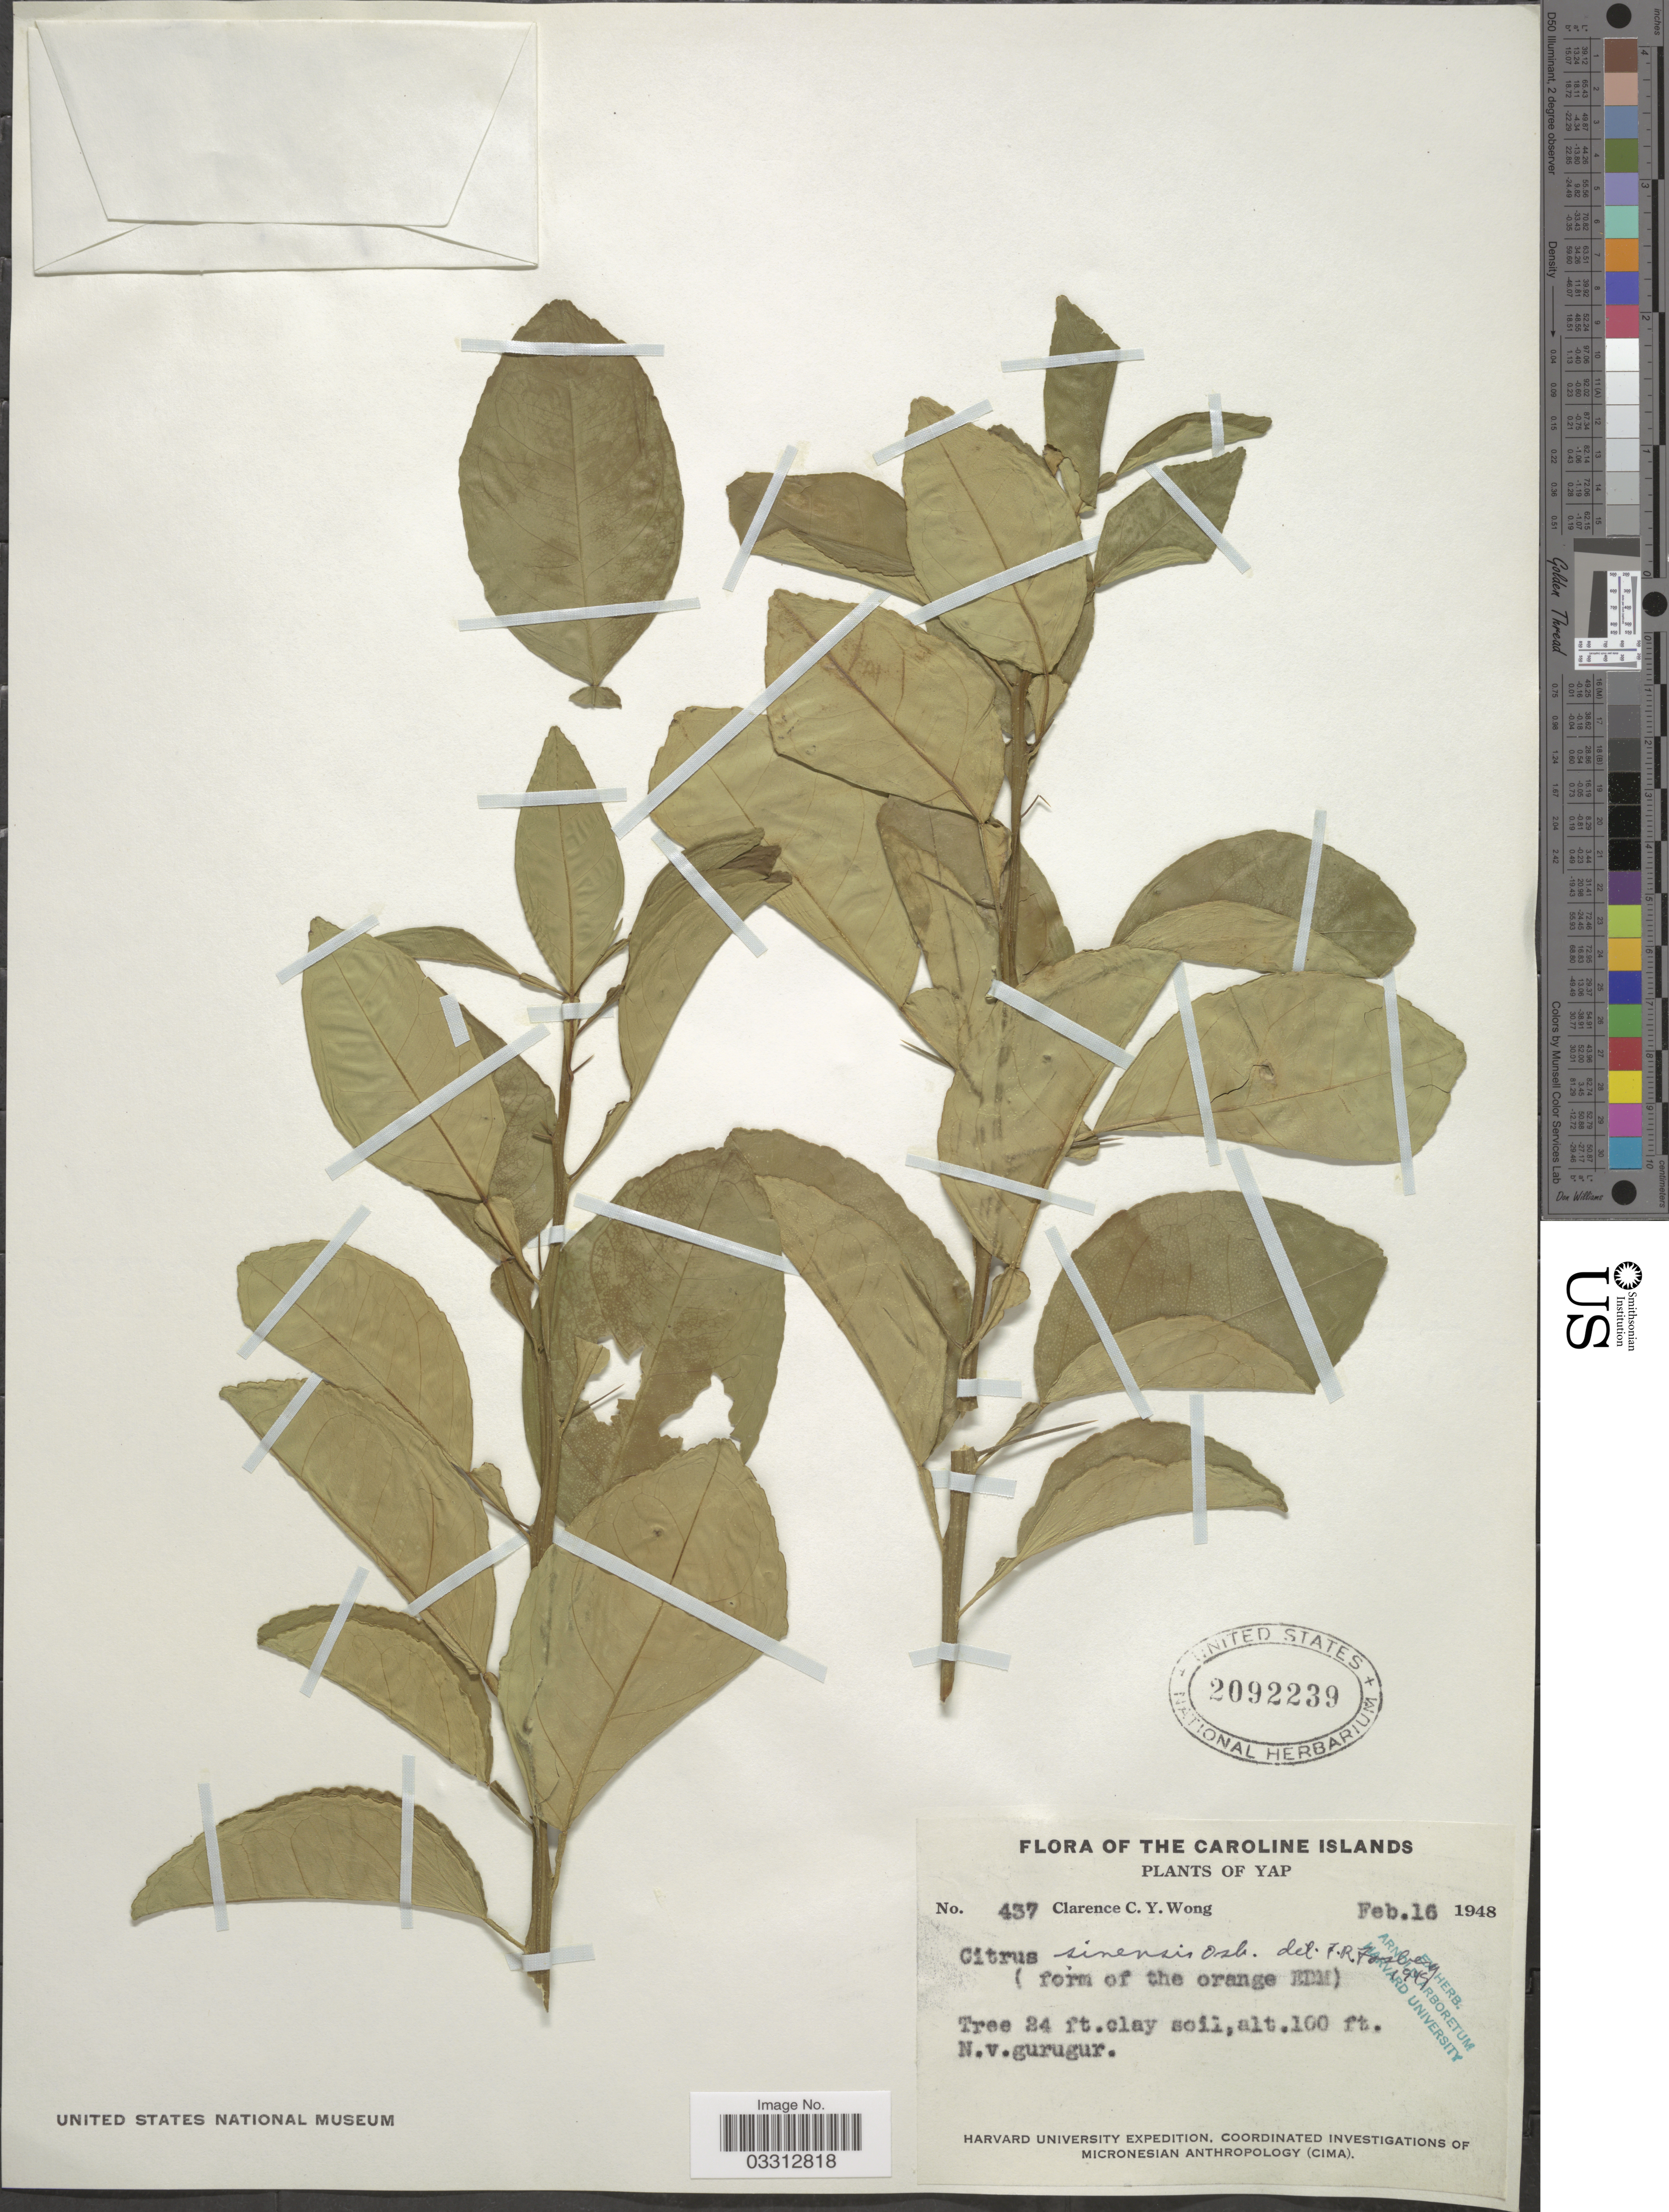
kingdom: Plantae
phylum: Tracheophyta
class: Magnoliopsida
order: Sapindales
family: Rutaceae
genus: Citrus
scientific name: Citrus x sinensis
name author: (L.) Osbeck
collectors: C. Wong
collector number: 437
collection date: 1948-02-16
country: Micronesia, Federated States of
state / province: Yap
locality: The Caroline Islands, Yap.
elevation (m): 30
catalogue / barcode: US 2092239